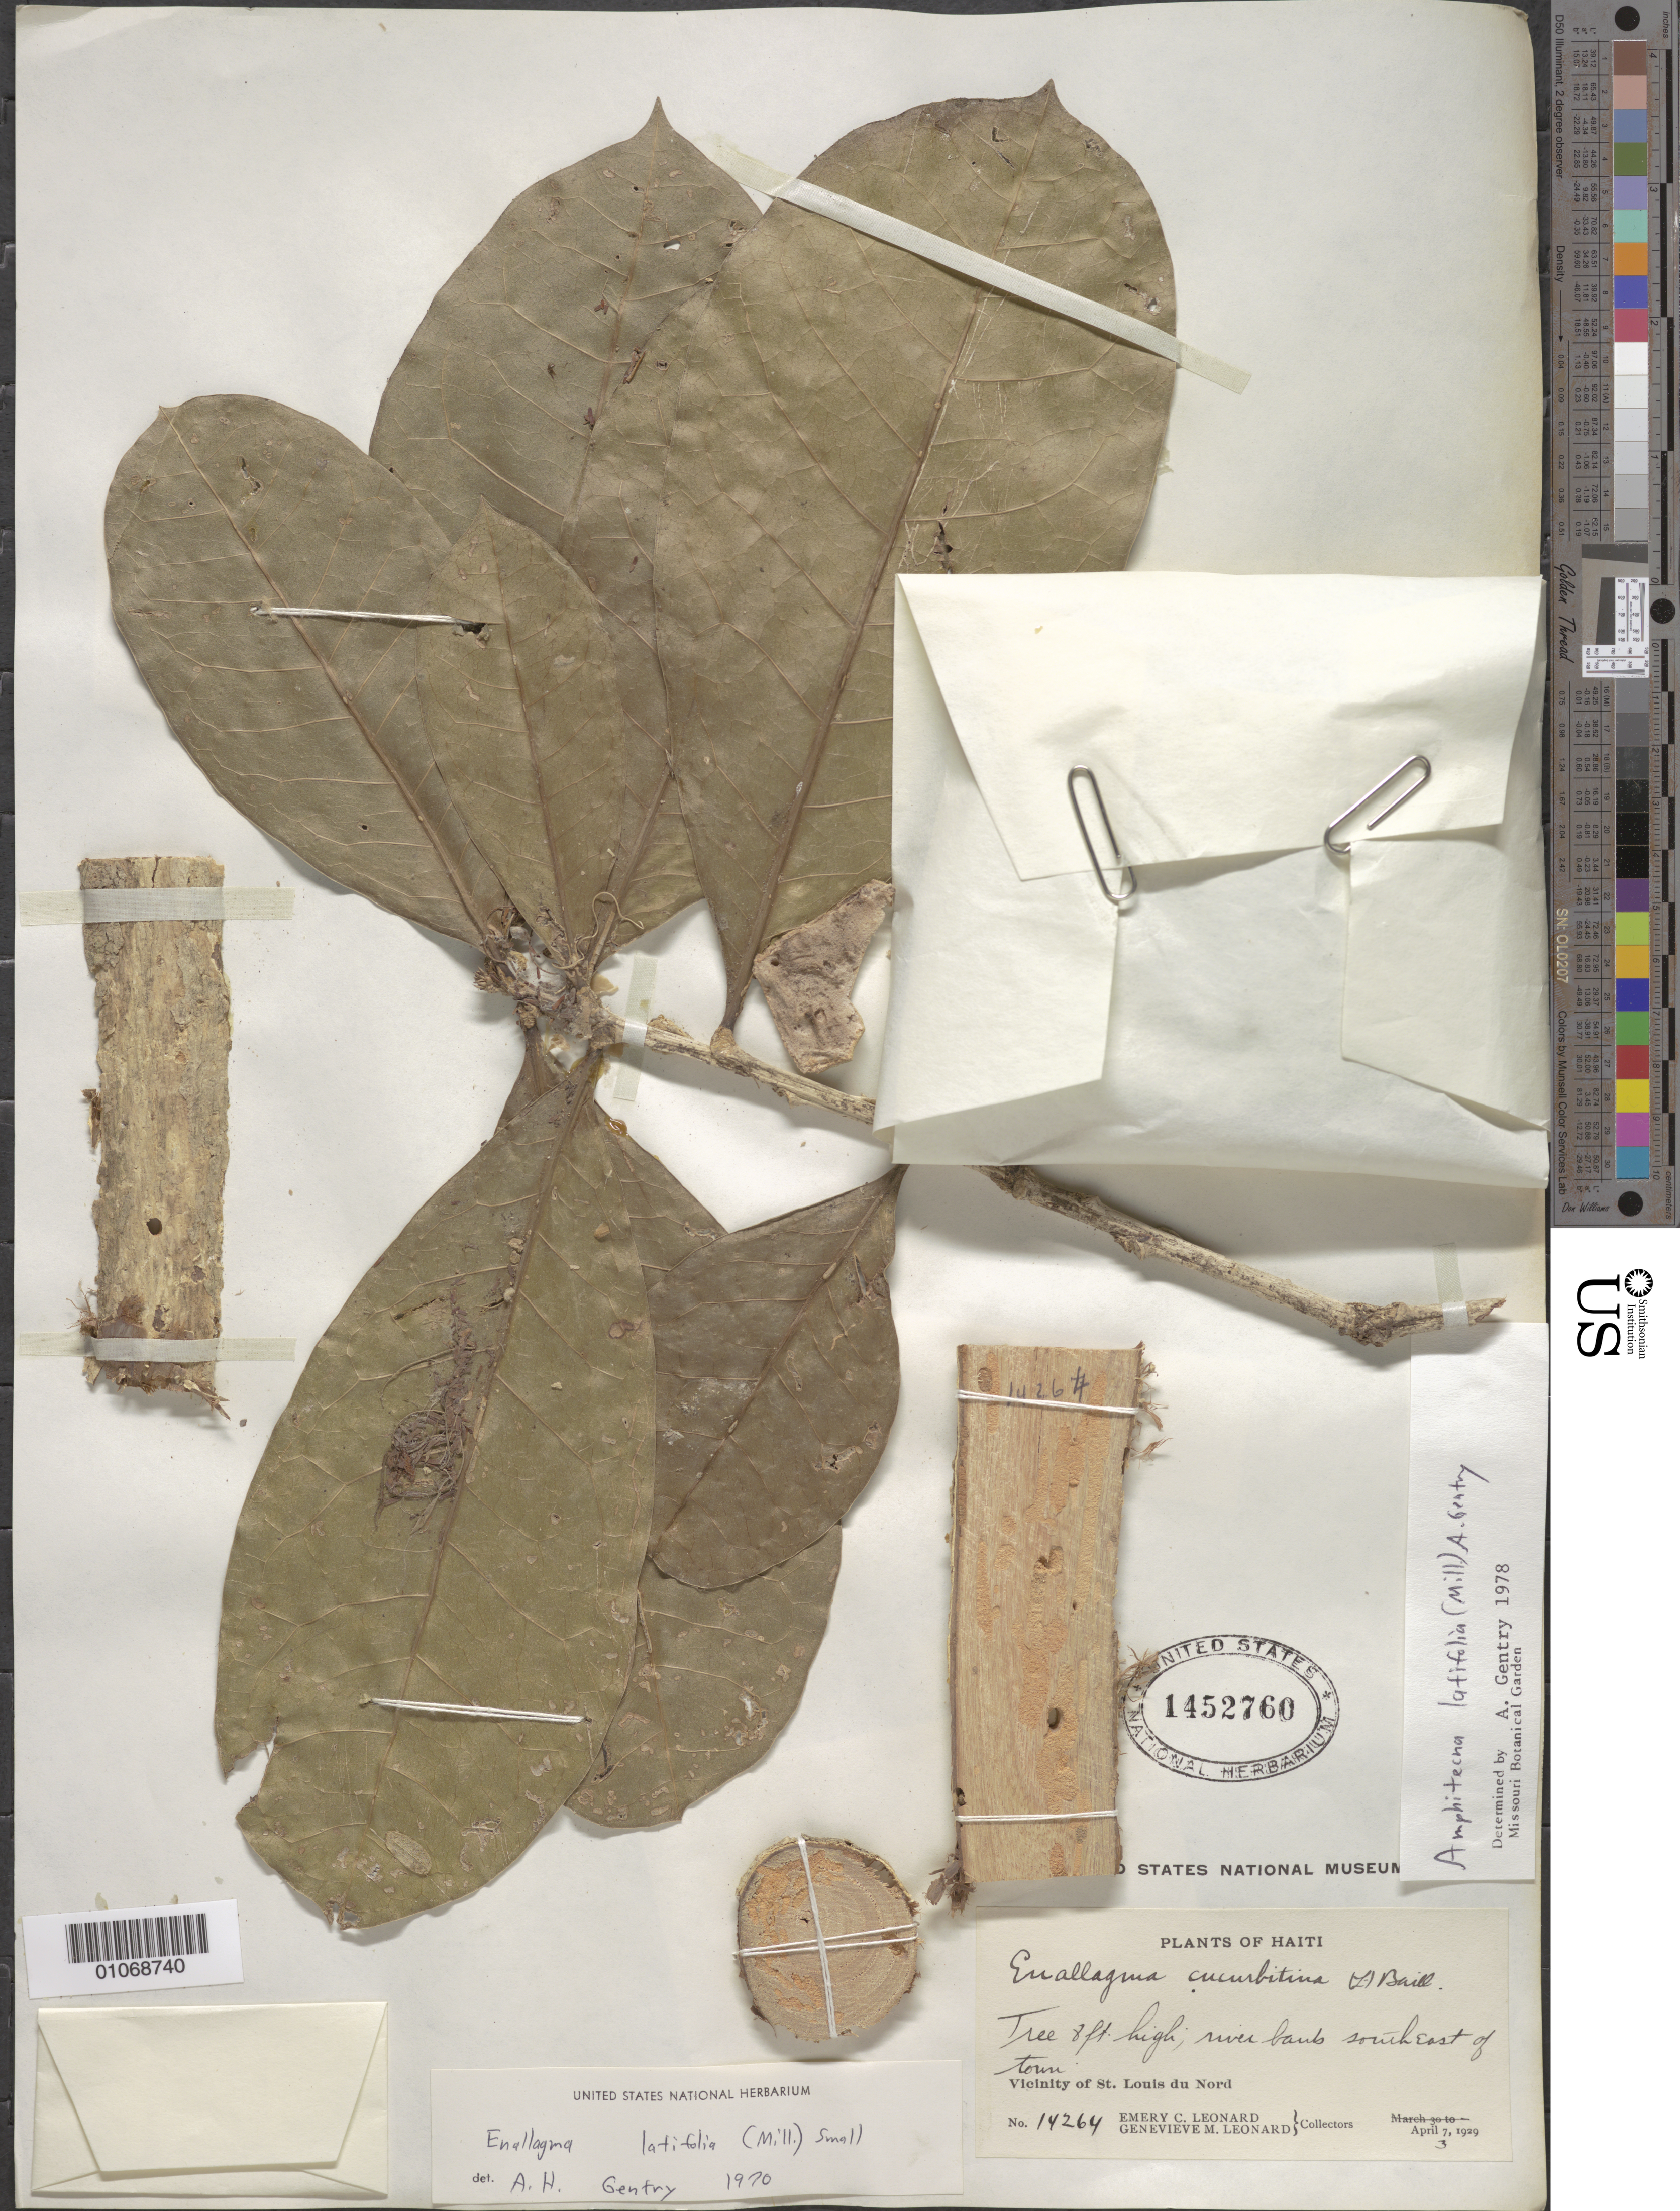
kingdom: Plantae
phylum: Tracheophyta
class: Magnoliopsida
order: Lamiales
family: Bignoniaceae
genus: Amphitecna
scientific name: Amphitecna latifolia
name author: (Mill.) A.H. Gentry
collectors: E. C. Leonard & G. M. Leonard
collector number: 14264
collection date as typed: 03 Apr 1929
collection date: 1929-04-03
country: Haiti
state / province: Nord-Est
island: Hispaniola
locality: Vicinity of St. Louis du Nord, river banks southeast of town.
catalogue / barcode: US 1452760